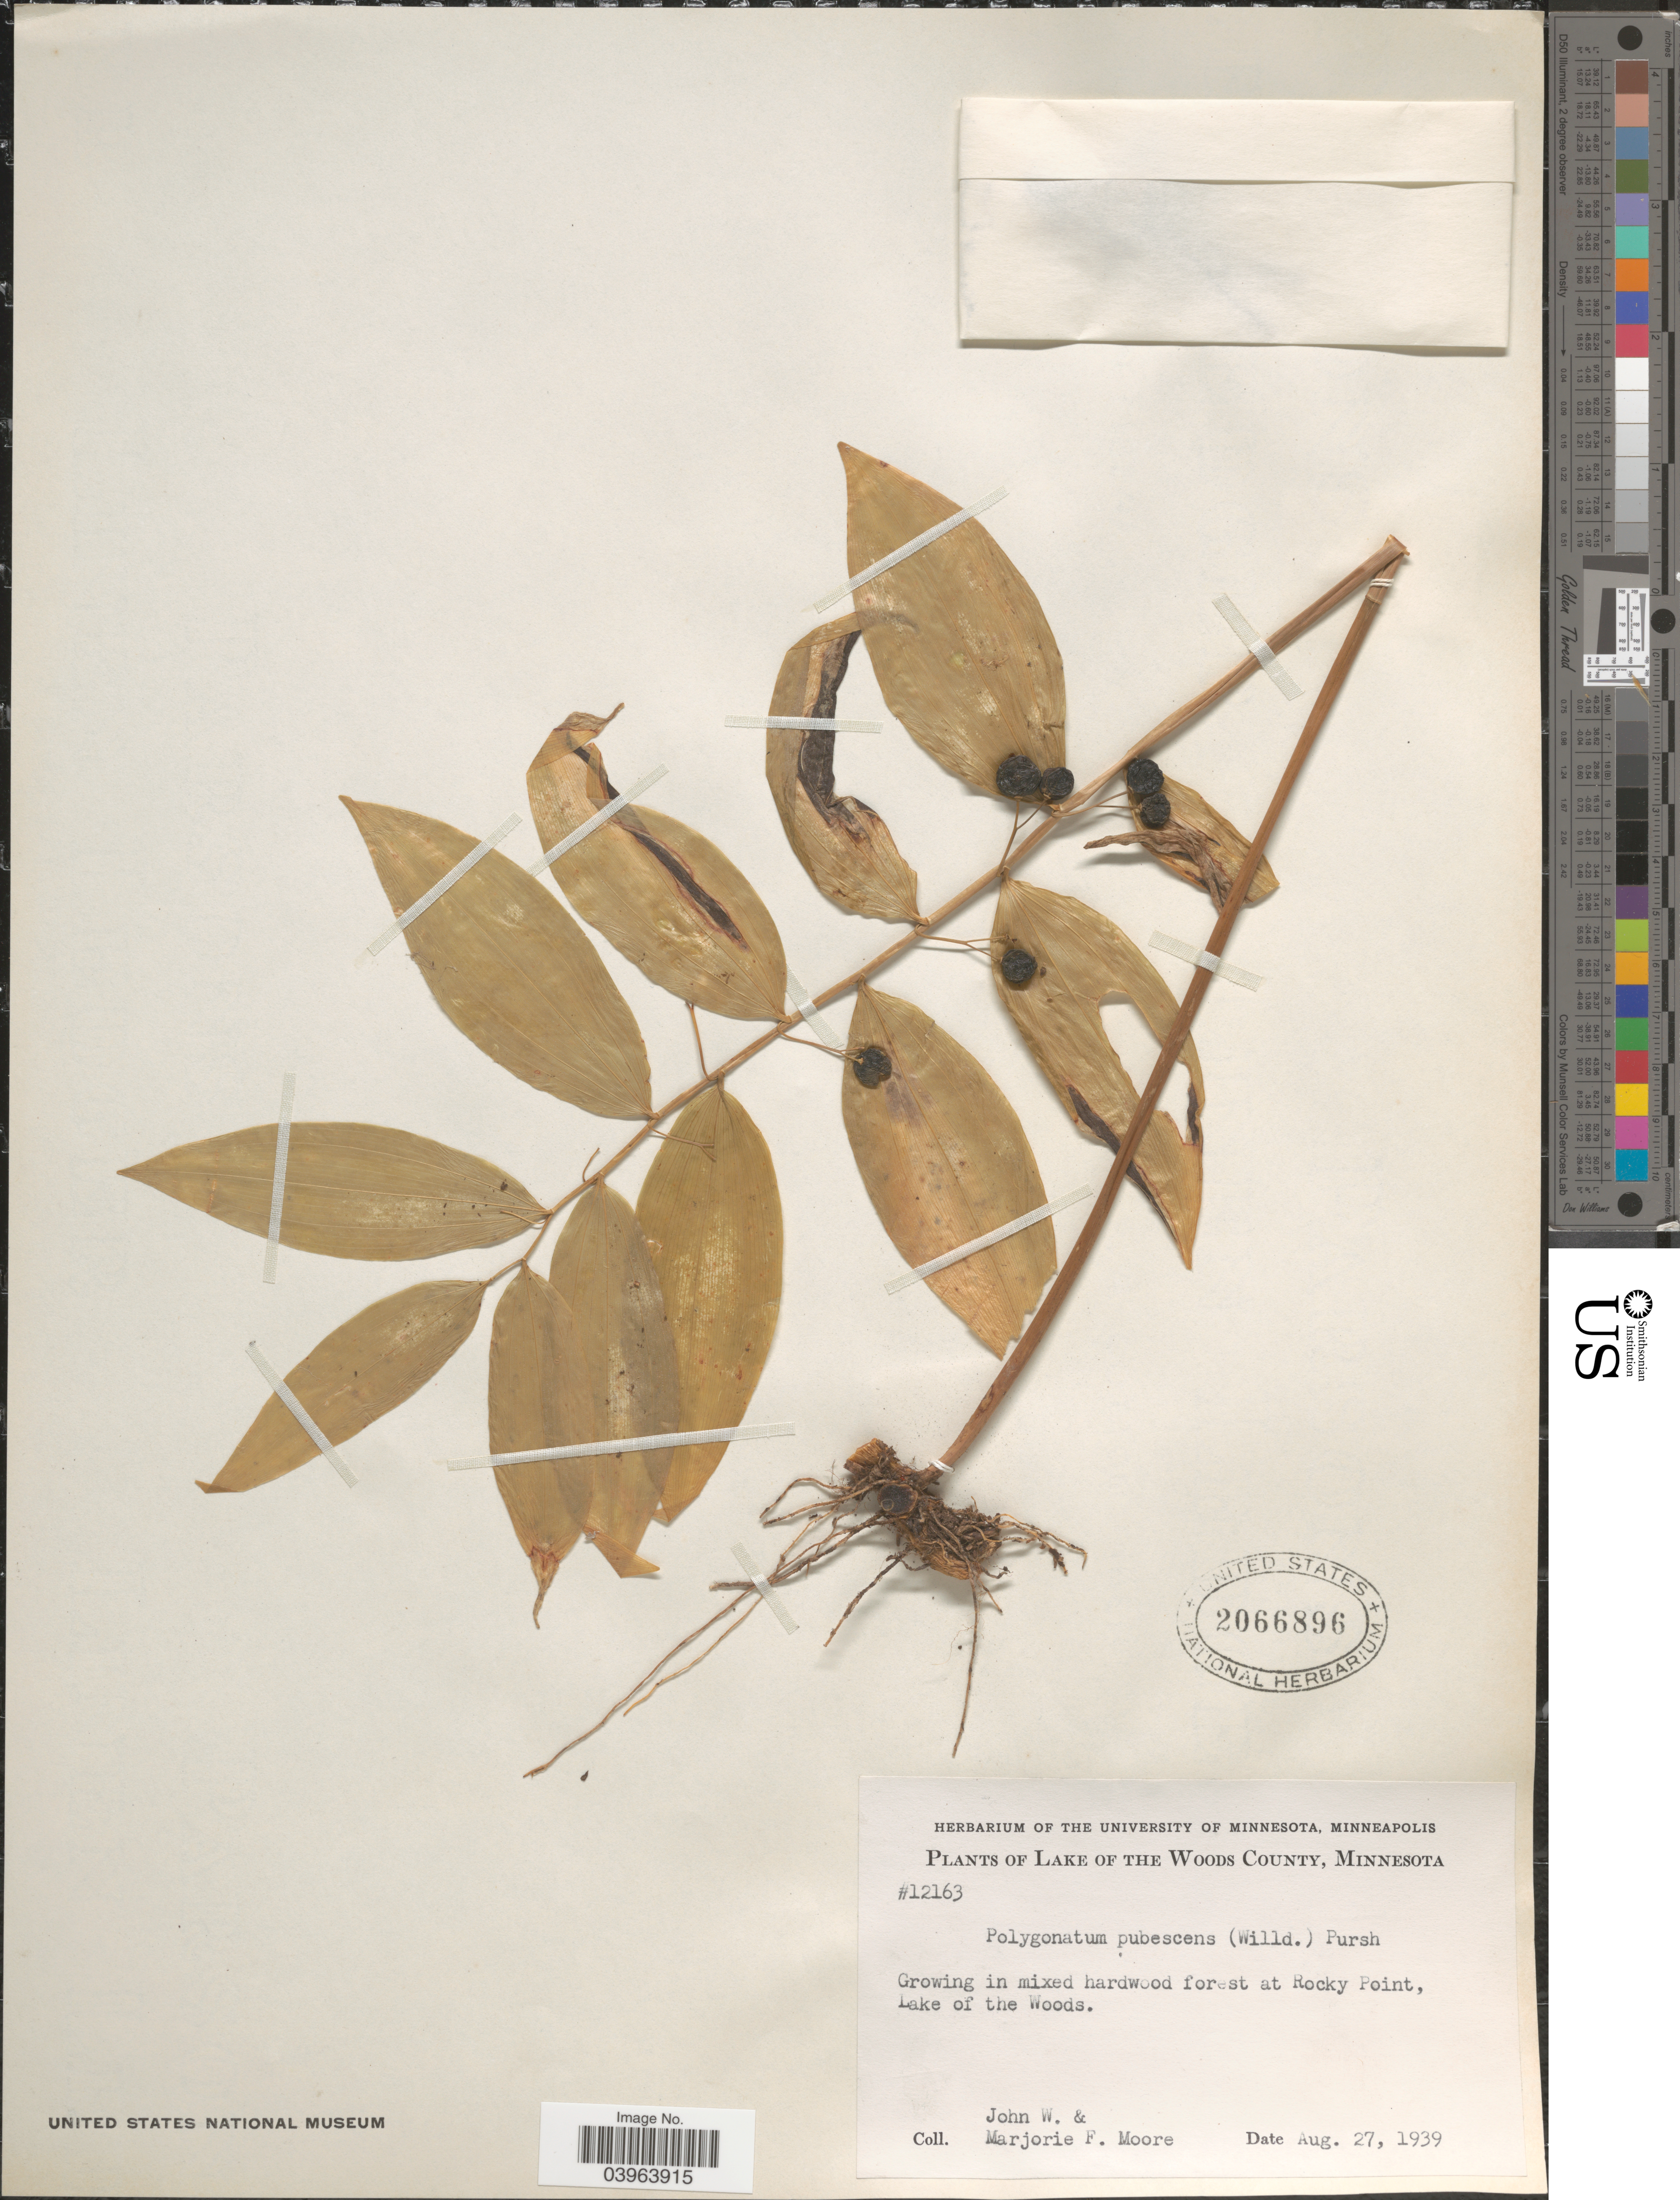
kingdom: Plantae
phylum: Tracheophyta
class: Liliopsida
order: Asparagales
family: Asparagaceae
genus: Polygonatum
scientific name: Polygonatum pubescens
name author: (Willd.) Pursh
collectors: J. Moore & M. F. Moore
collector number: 12163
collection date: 1939-08-27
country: United States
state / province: Minnesota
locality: Lake of the Woods County. Growing in mixed hardwood forest at Rocky Point, Lake of the Woods.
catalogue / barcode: US 2066896